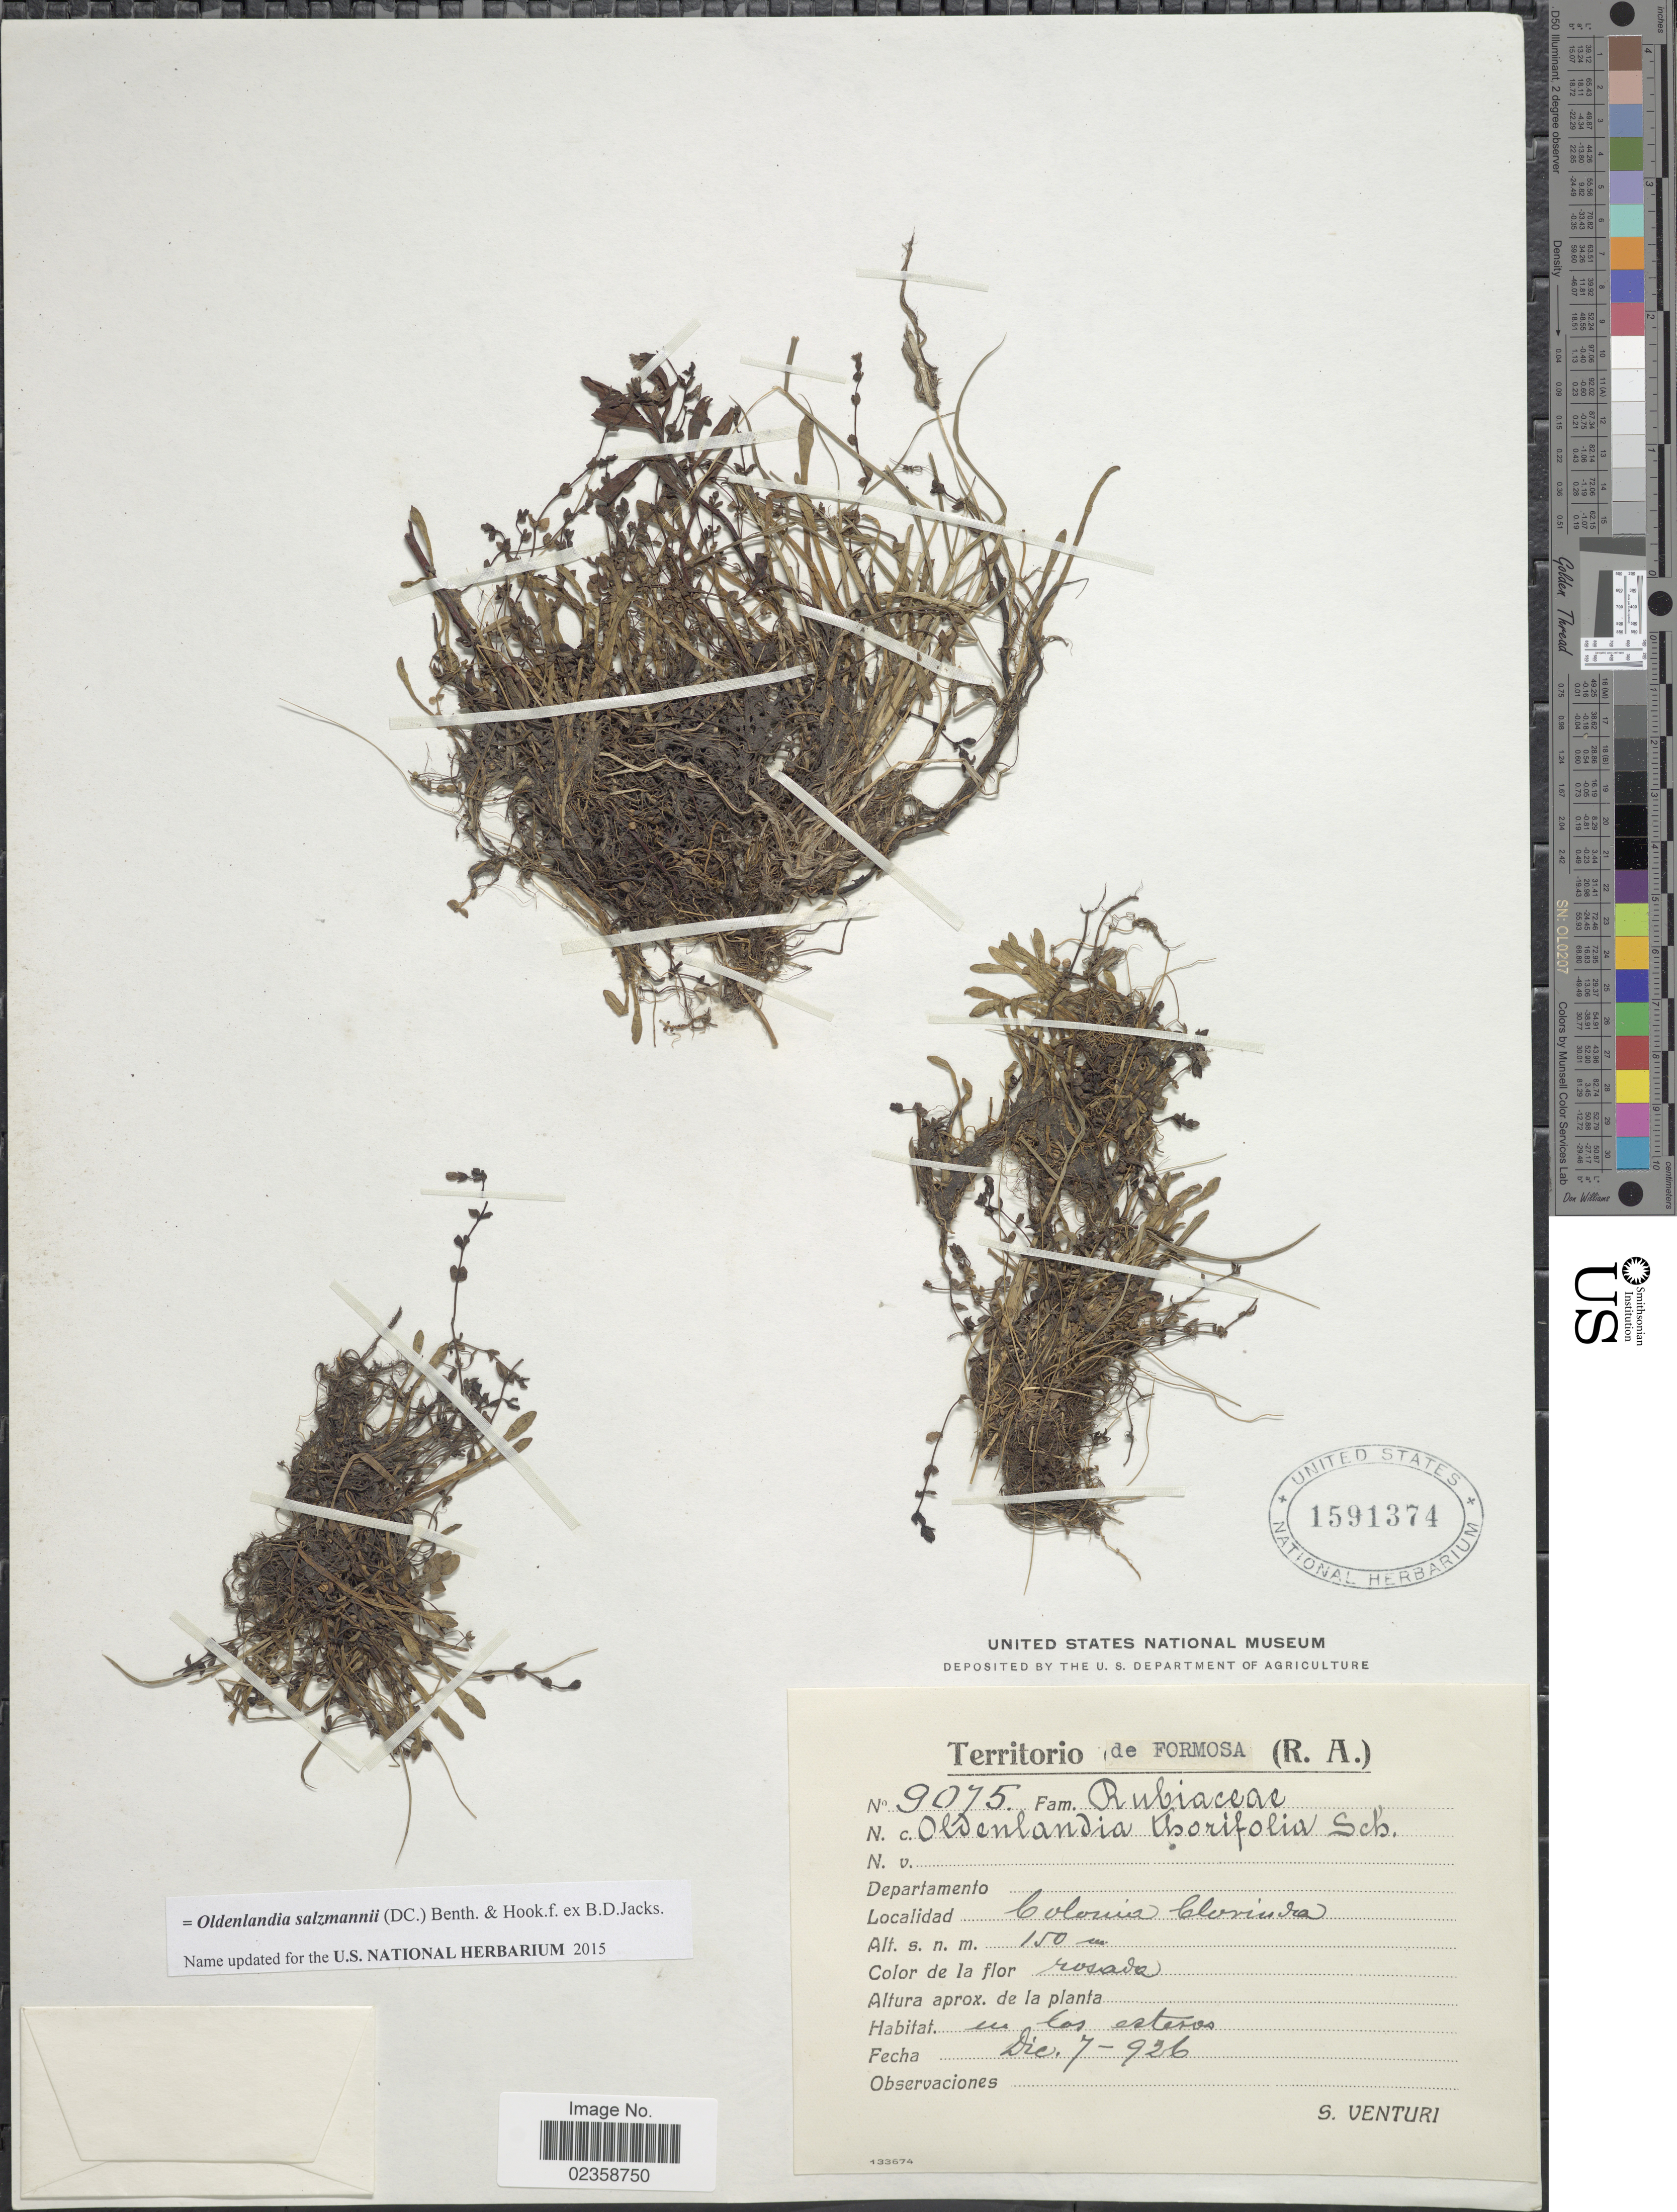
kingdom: Plantae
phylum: Tracheophyta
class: Magnoliopsida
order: Gentianales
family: Rubiaceae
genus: Oldenlandia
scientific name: Oldenlandia salzmannii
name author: (DC.) Benth. & Hook. f. ex B.D. Jacks.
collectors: S. Venturi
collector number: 9075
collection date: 1926-12-07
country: Argentina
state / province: Formosa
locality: Territorio de Formosa (R.A.). Colonia Clorinda.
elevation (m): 150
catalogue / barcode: US 1591374